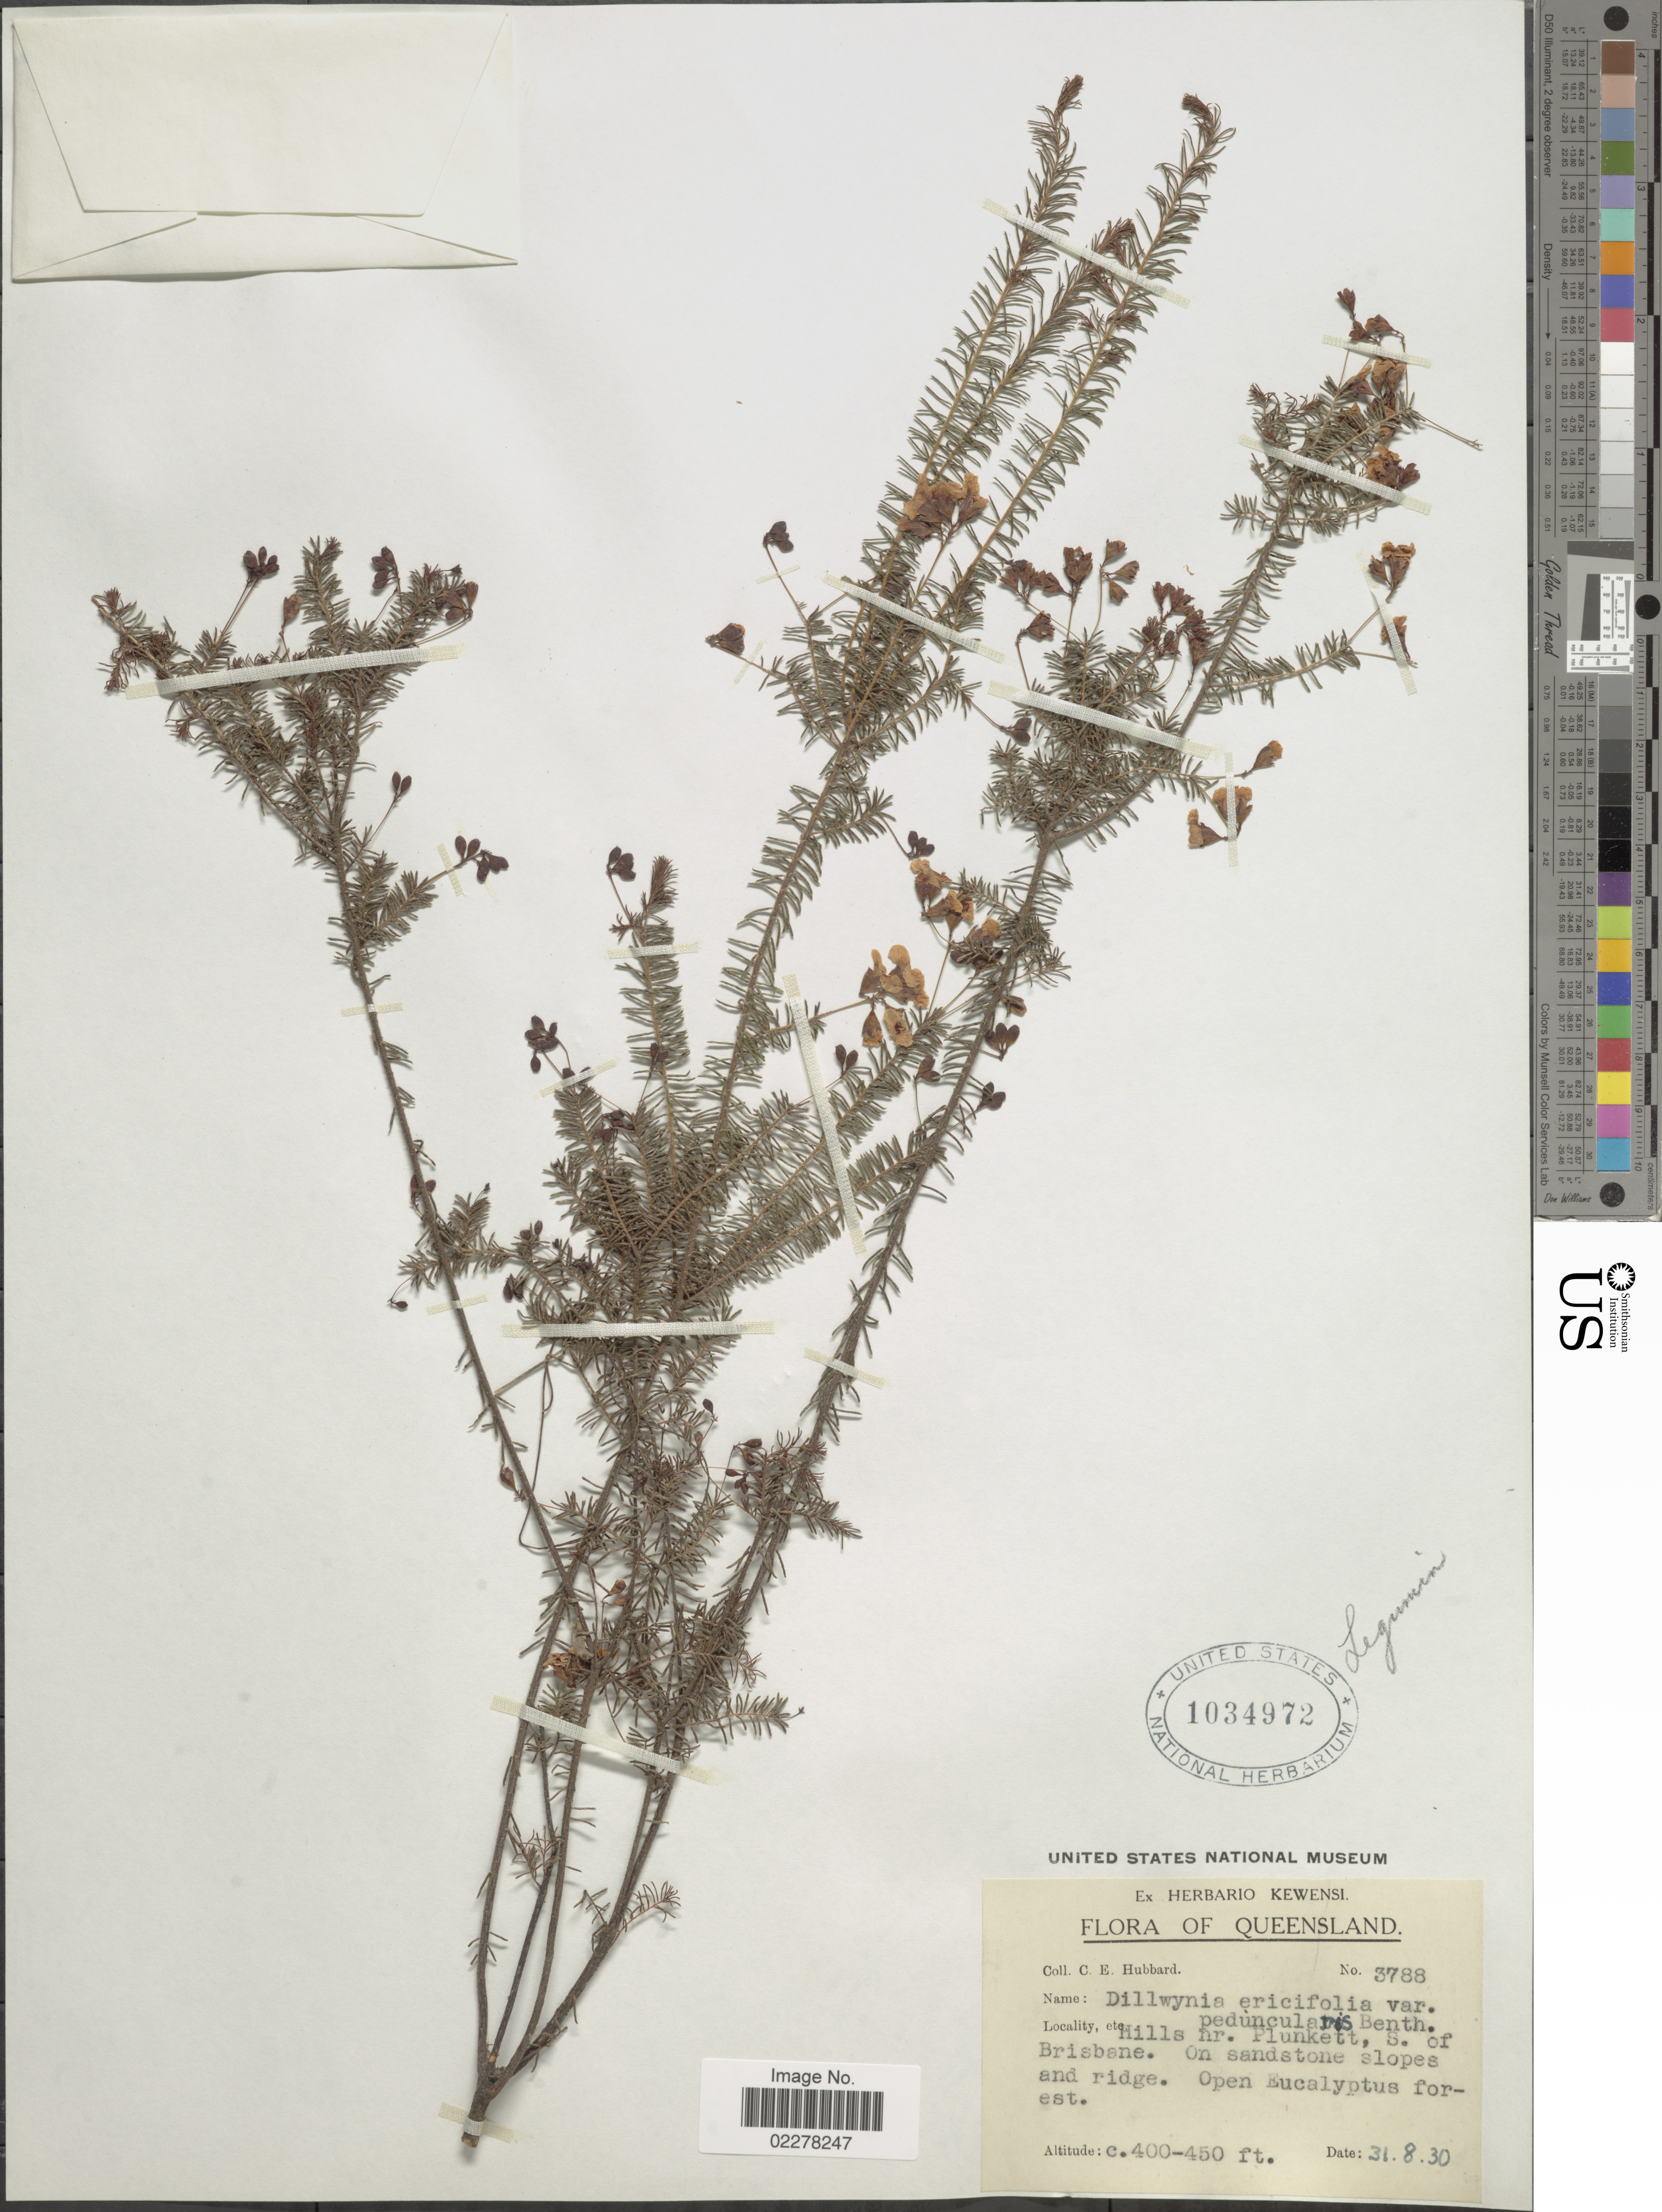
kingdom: Plantae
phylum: Tracheophyta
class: Magnoliopsida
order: Fabales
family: Fabaceae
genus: Dillwynia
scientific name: Dillwynia ericifolia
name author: Sm.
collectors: C. E. Hubbard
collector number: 3788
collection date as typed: Transcribed d/m/y: 31/8/30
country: Australia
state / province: Queensland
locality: Hills nr. Plunkett, S. of Brisbane. On sandstone slopes and ridge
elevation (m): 122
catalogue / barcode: US 1034972